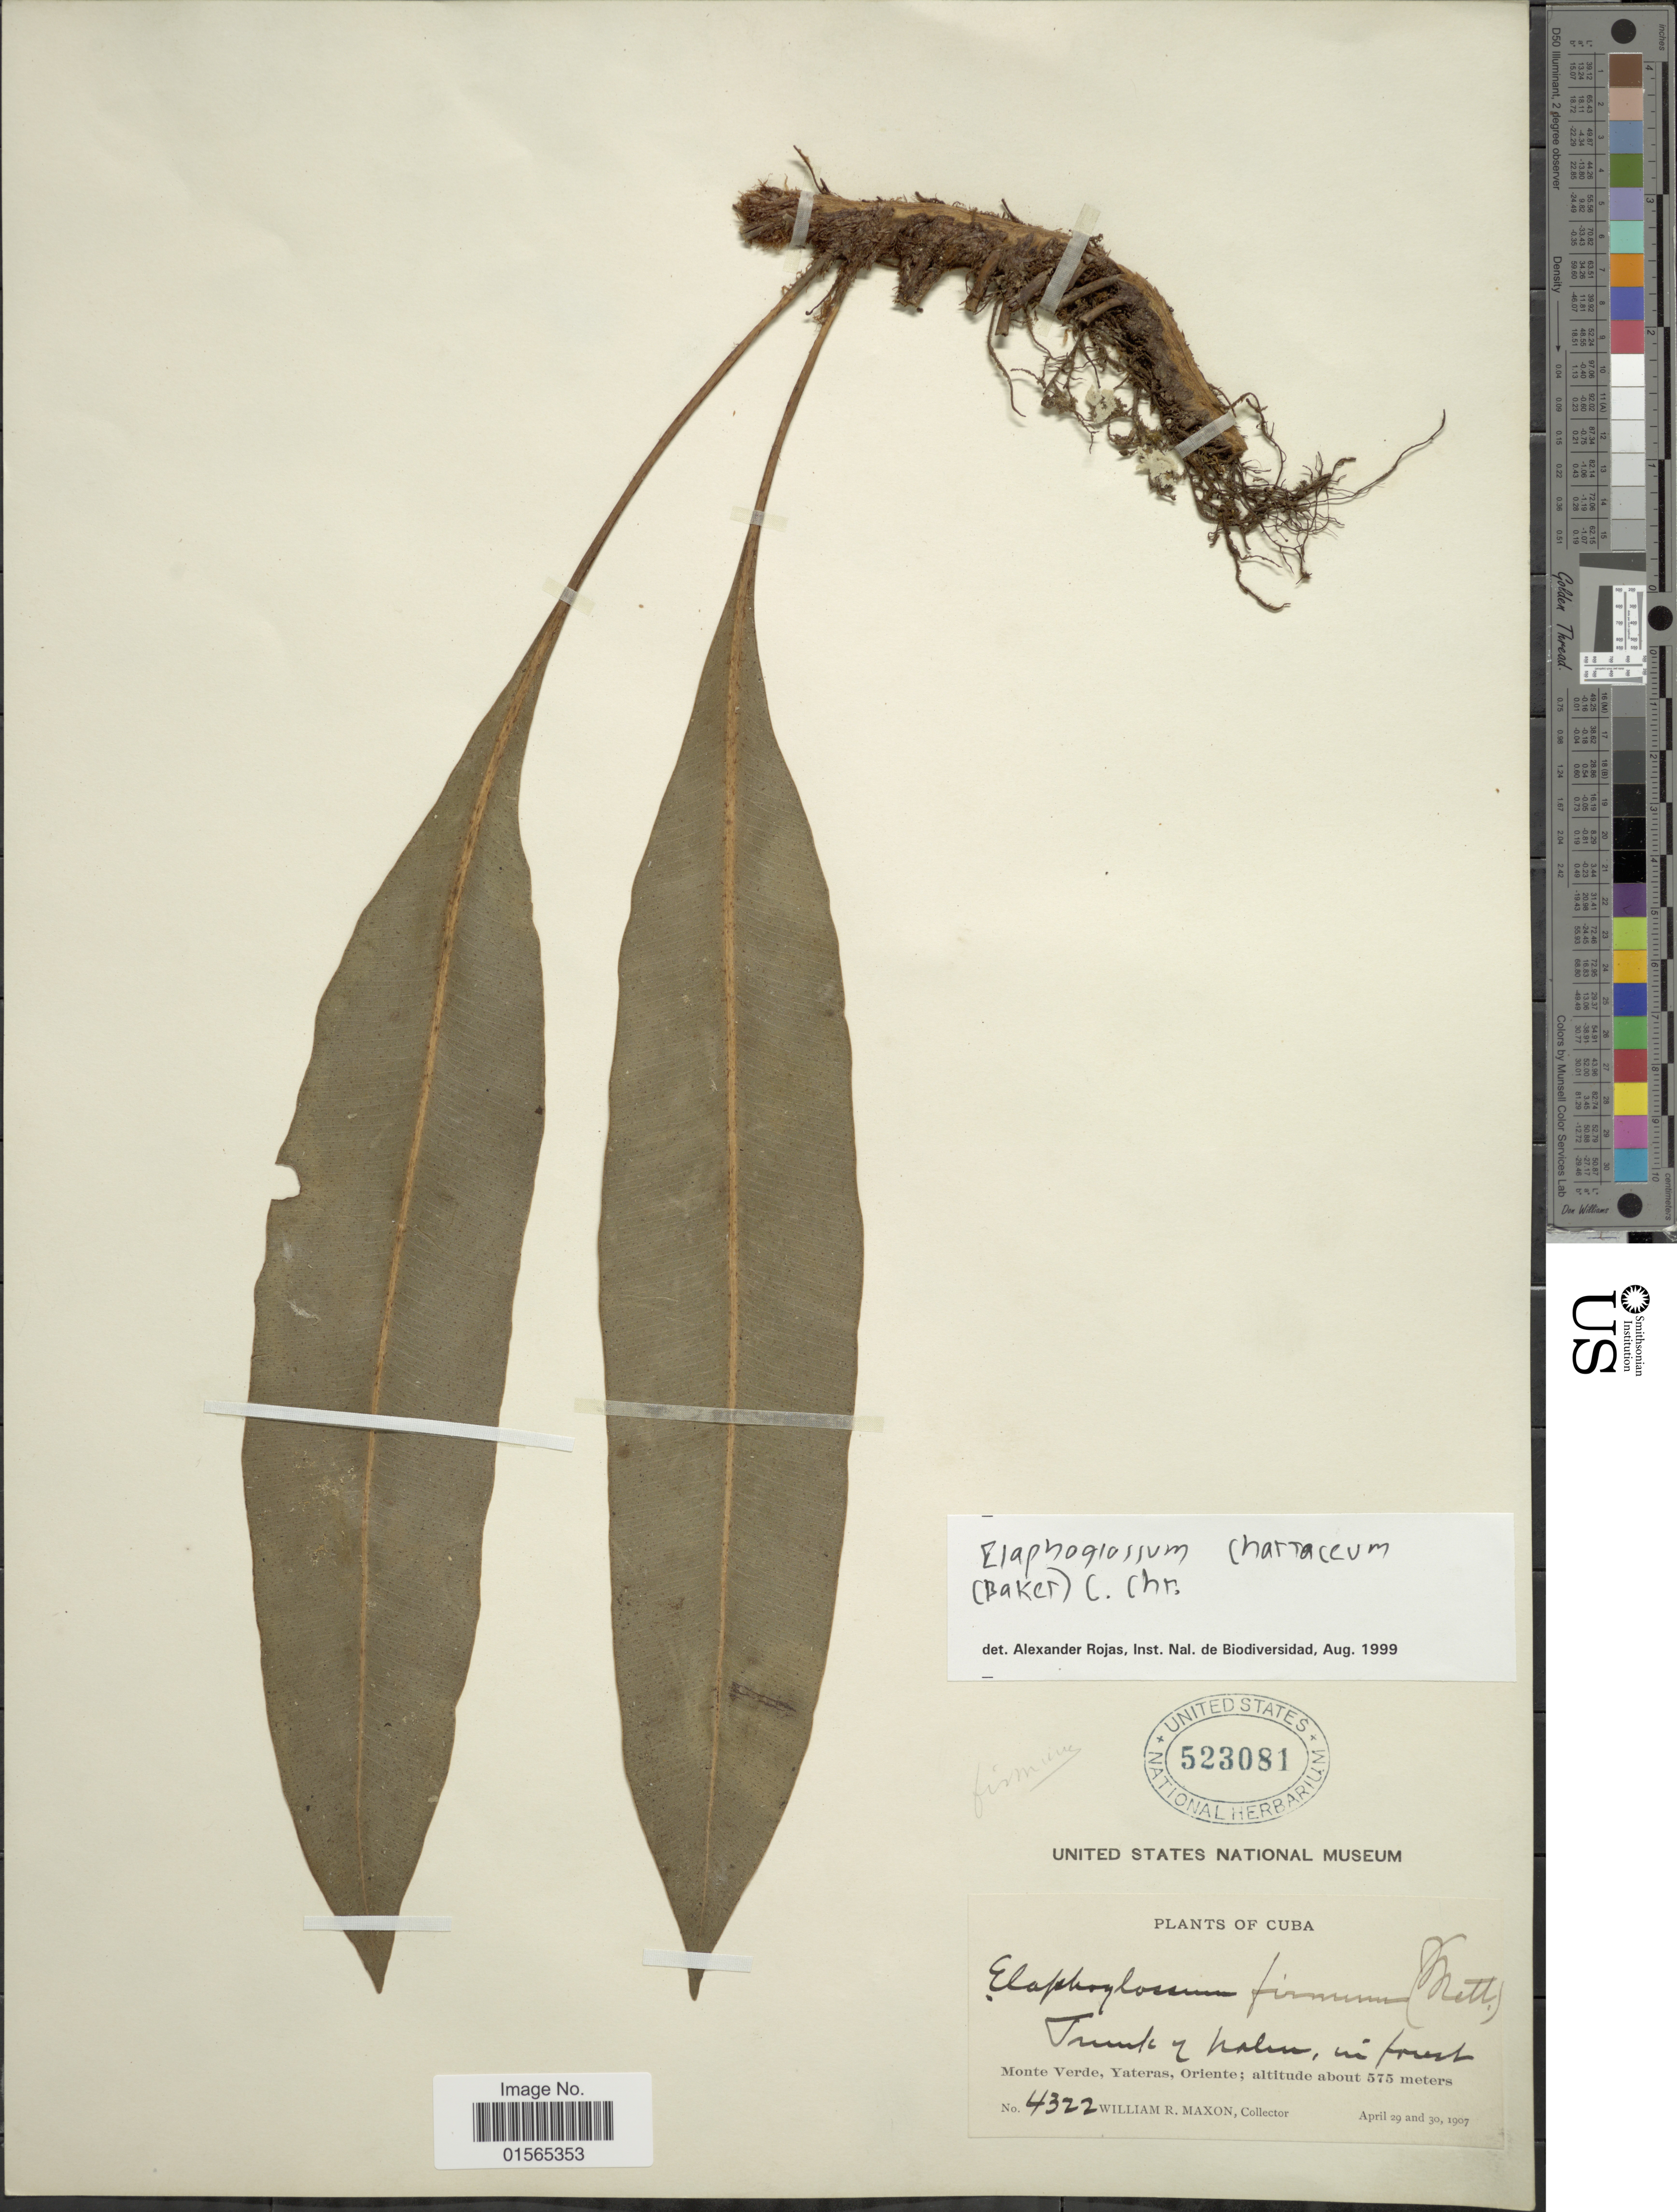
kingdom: Plantae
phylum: Tracheophyta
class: Polypodiopsida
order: Polypodiales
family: Dryopteridaceae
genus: Elaphoglossum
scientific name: Elaphoglossum firmum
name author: (Mett.) Urb.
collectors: W. R. Maxon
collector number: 4322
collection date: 1907-04-29/1907-04-30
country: Cuba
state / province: Oriente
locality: Monte Verde, Yateras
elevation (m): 575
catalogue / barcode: US 523081